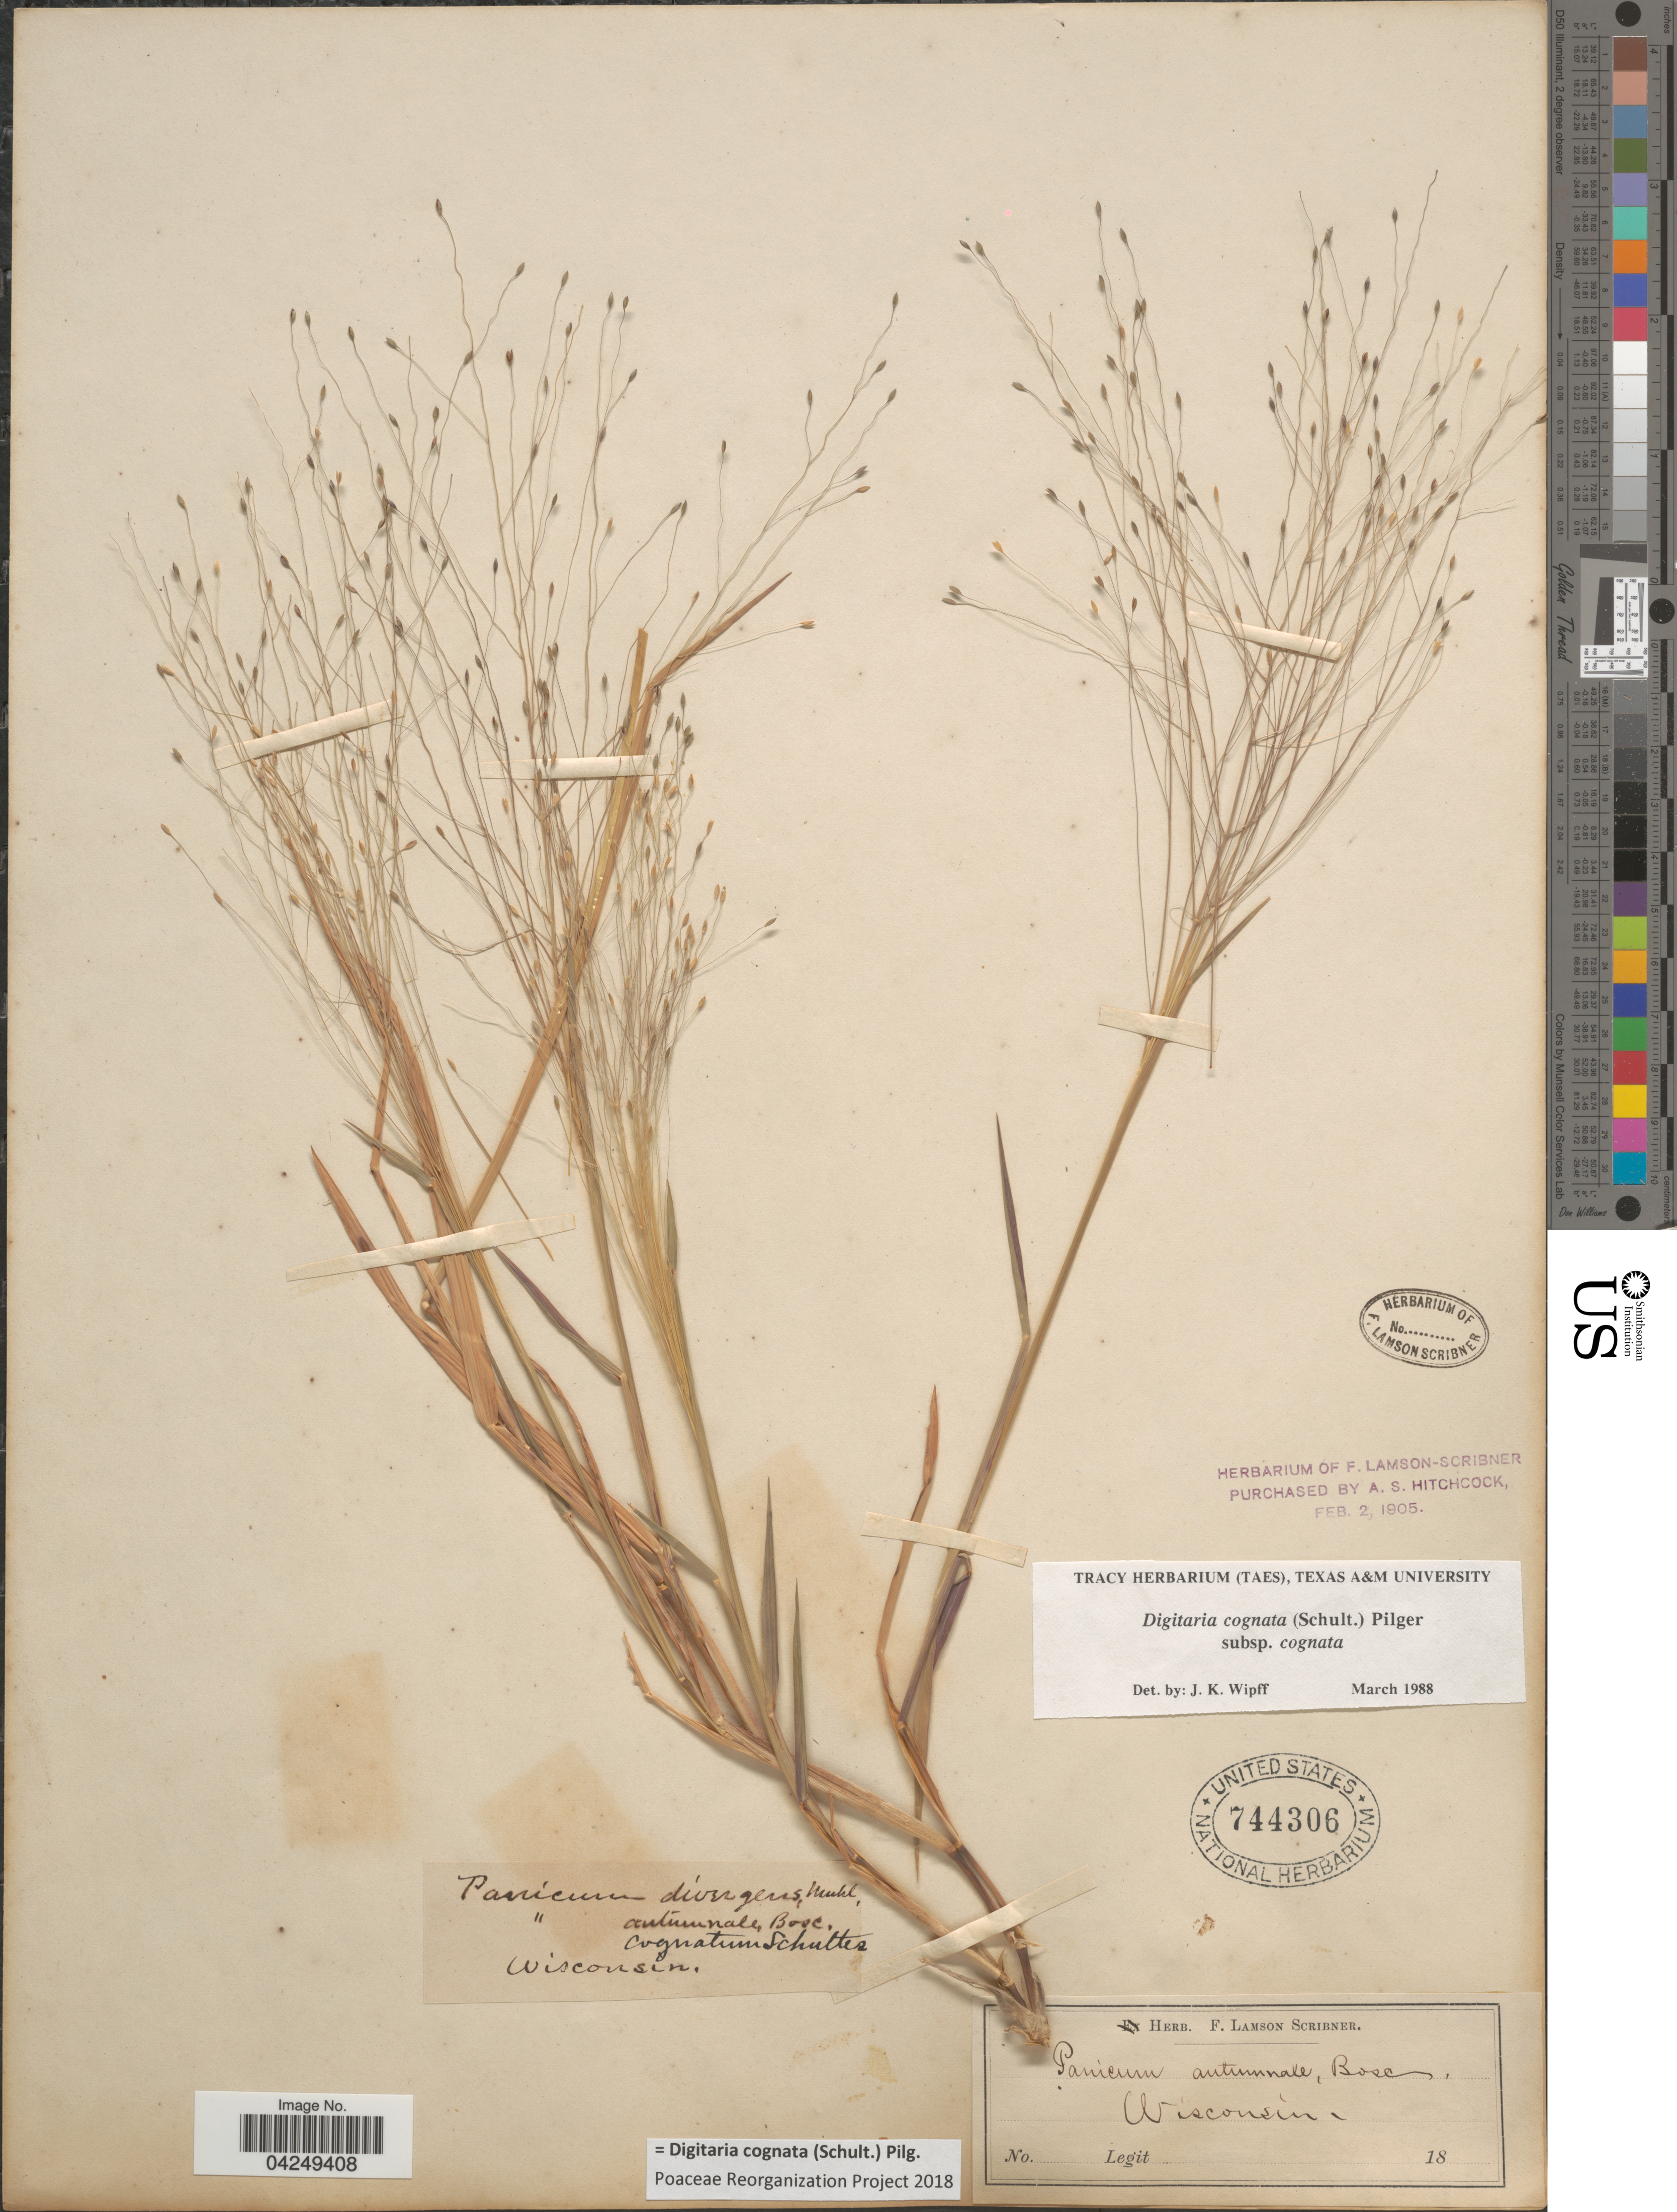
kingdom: Plantae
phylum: Tracheophyta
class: Liliopsida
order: Poales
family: Poaceae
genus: Digitaria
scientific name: Digitaria cognata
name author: (Scult.) Pilg.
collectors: ex herb. F. Lamson Scribner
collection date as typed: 18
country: United States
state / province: Wisconsin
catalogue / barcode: US 744306